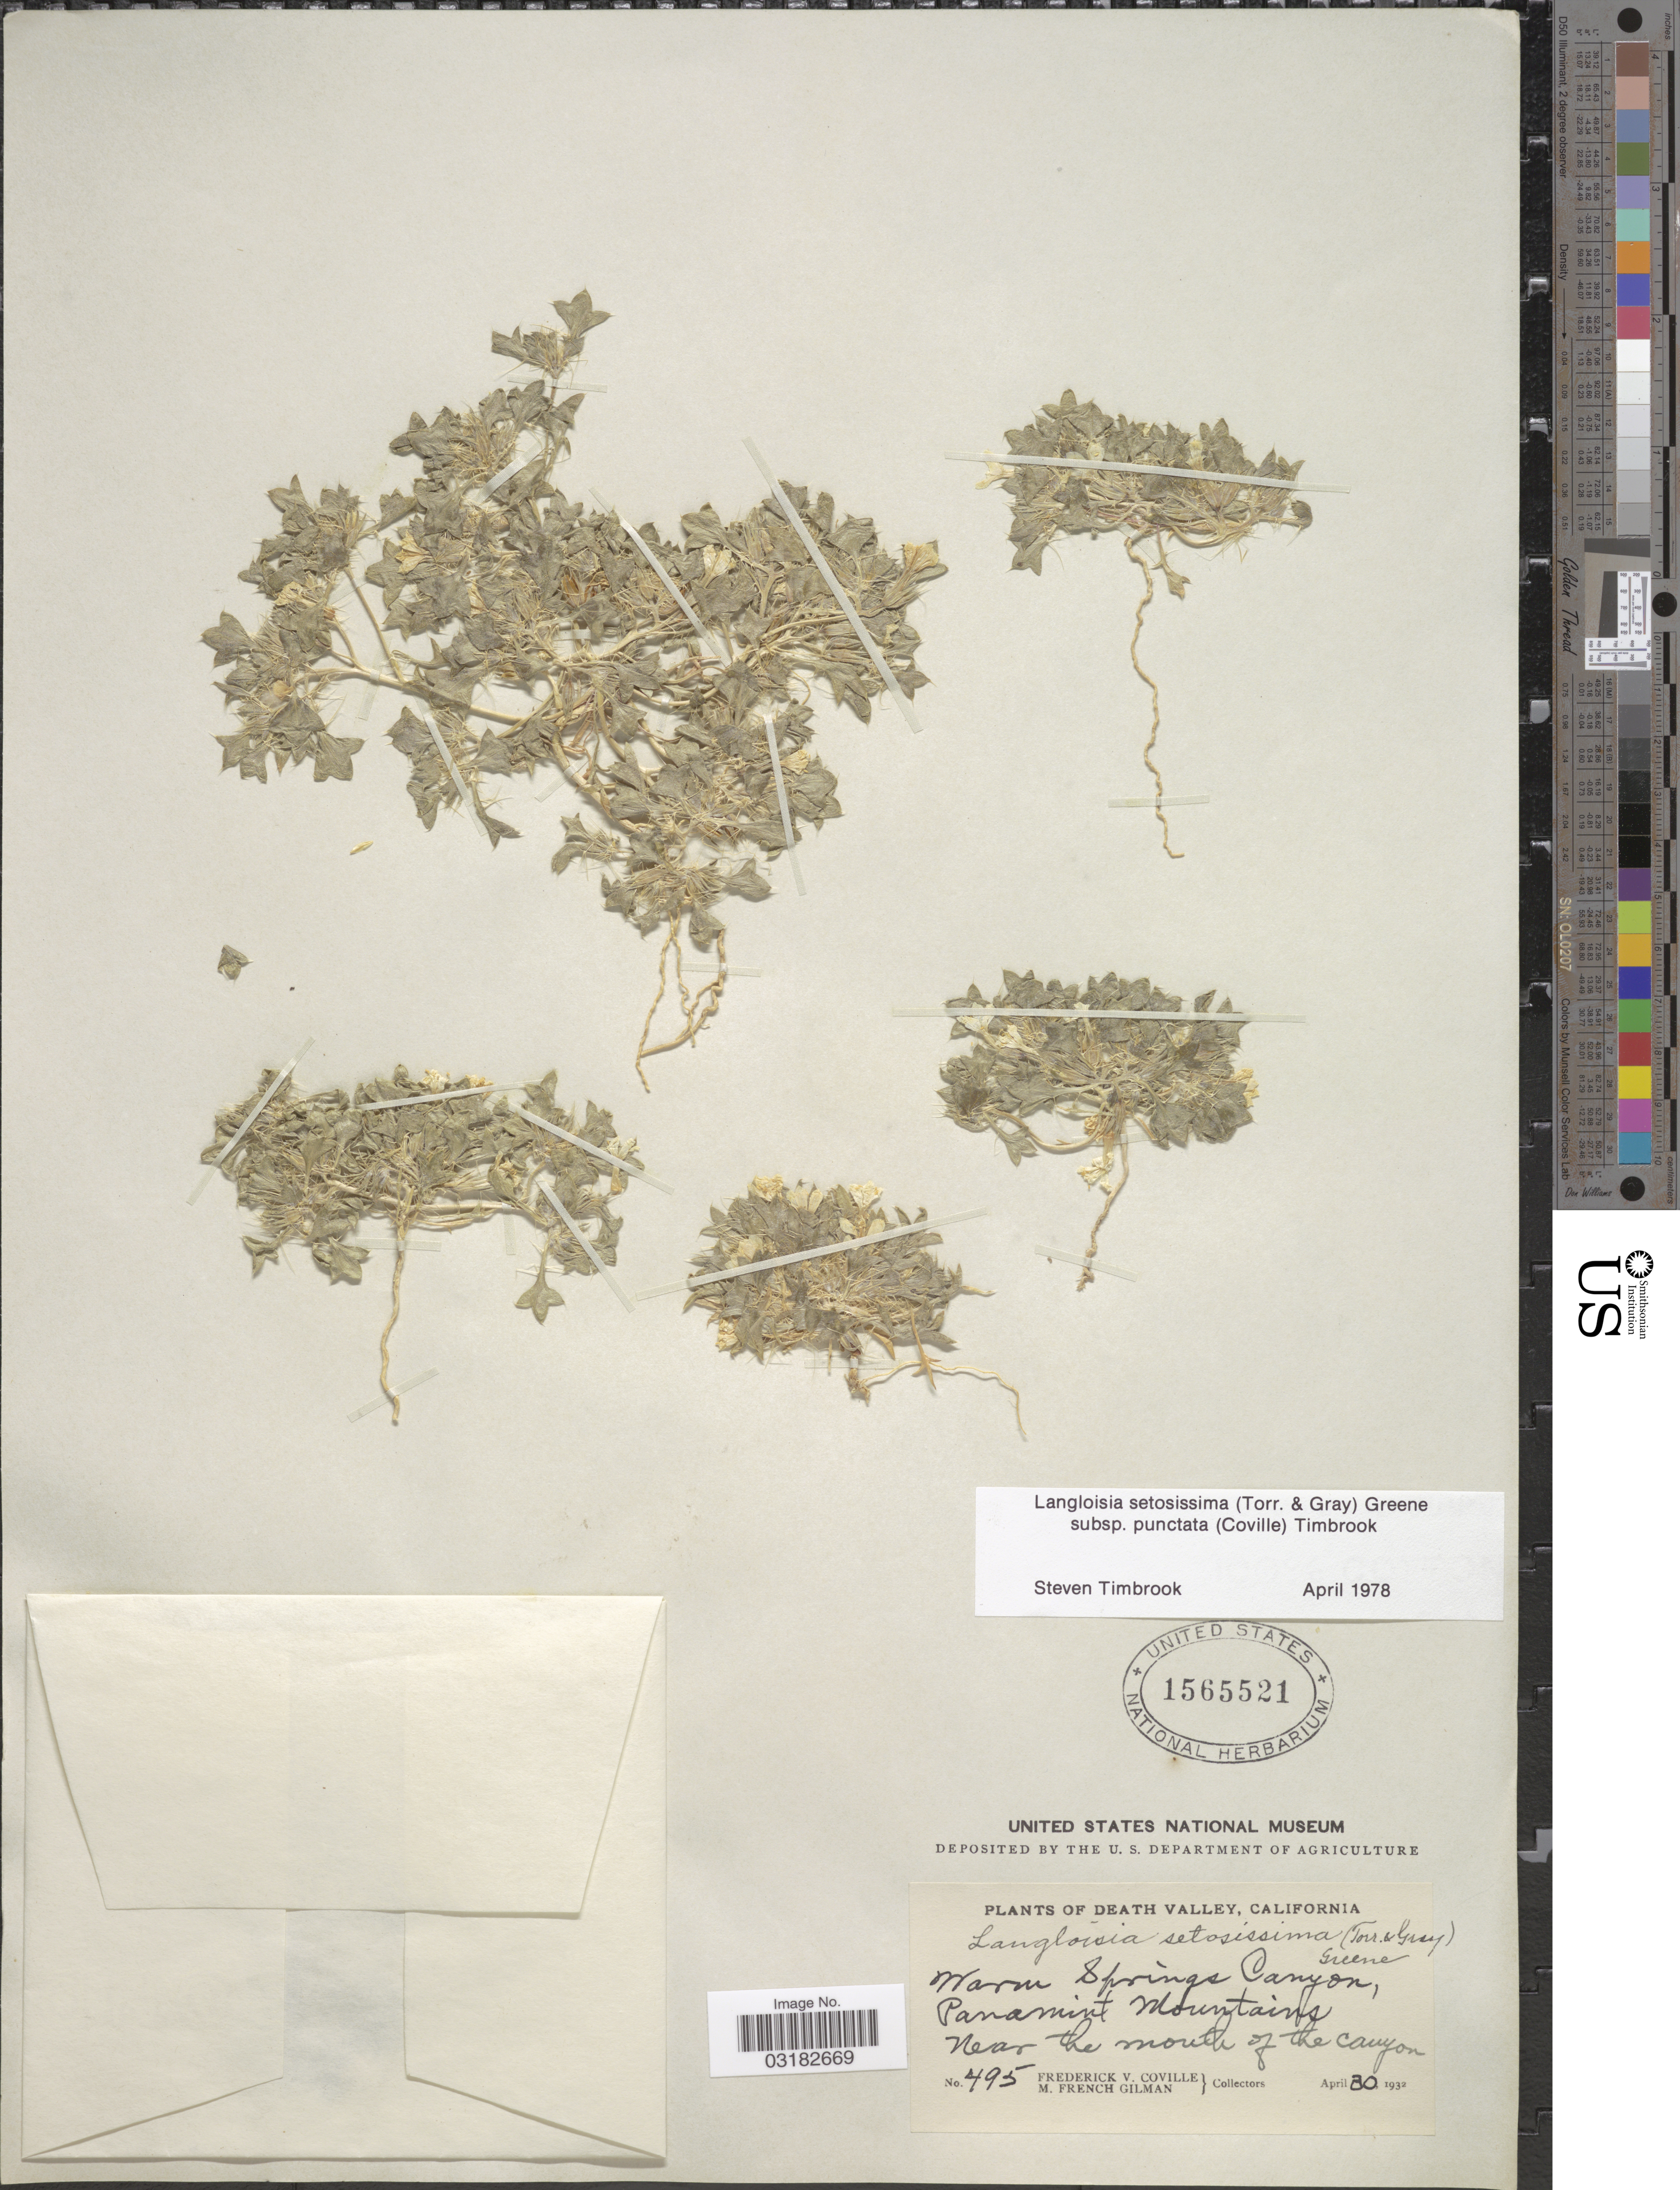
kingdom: Plantae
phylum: Tracheophyta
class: Magnoliopsida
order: Ericales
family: Polemoniaceae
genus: Langloisia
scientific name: Langloisia setosissima subsp. punctata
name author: (A. Gray ex Coville) Timbrook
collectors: F. V. Coville & M. F. Gilman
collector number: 495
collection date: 1932-04-30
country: United States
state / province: California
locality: Death Valley. Warm Springs Canyon, Paramint Mountains near the mouth of the canyon.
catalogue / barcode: US 1565521